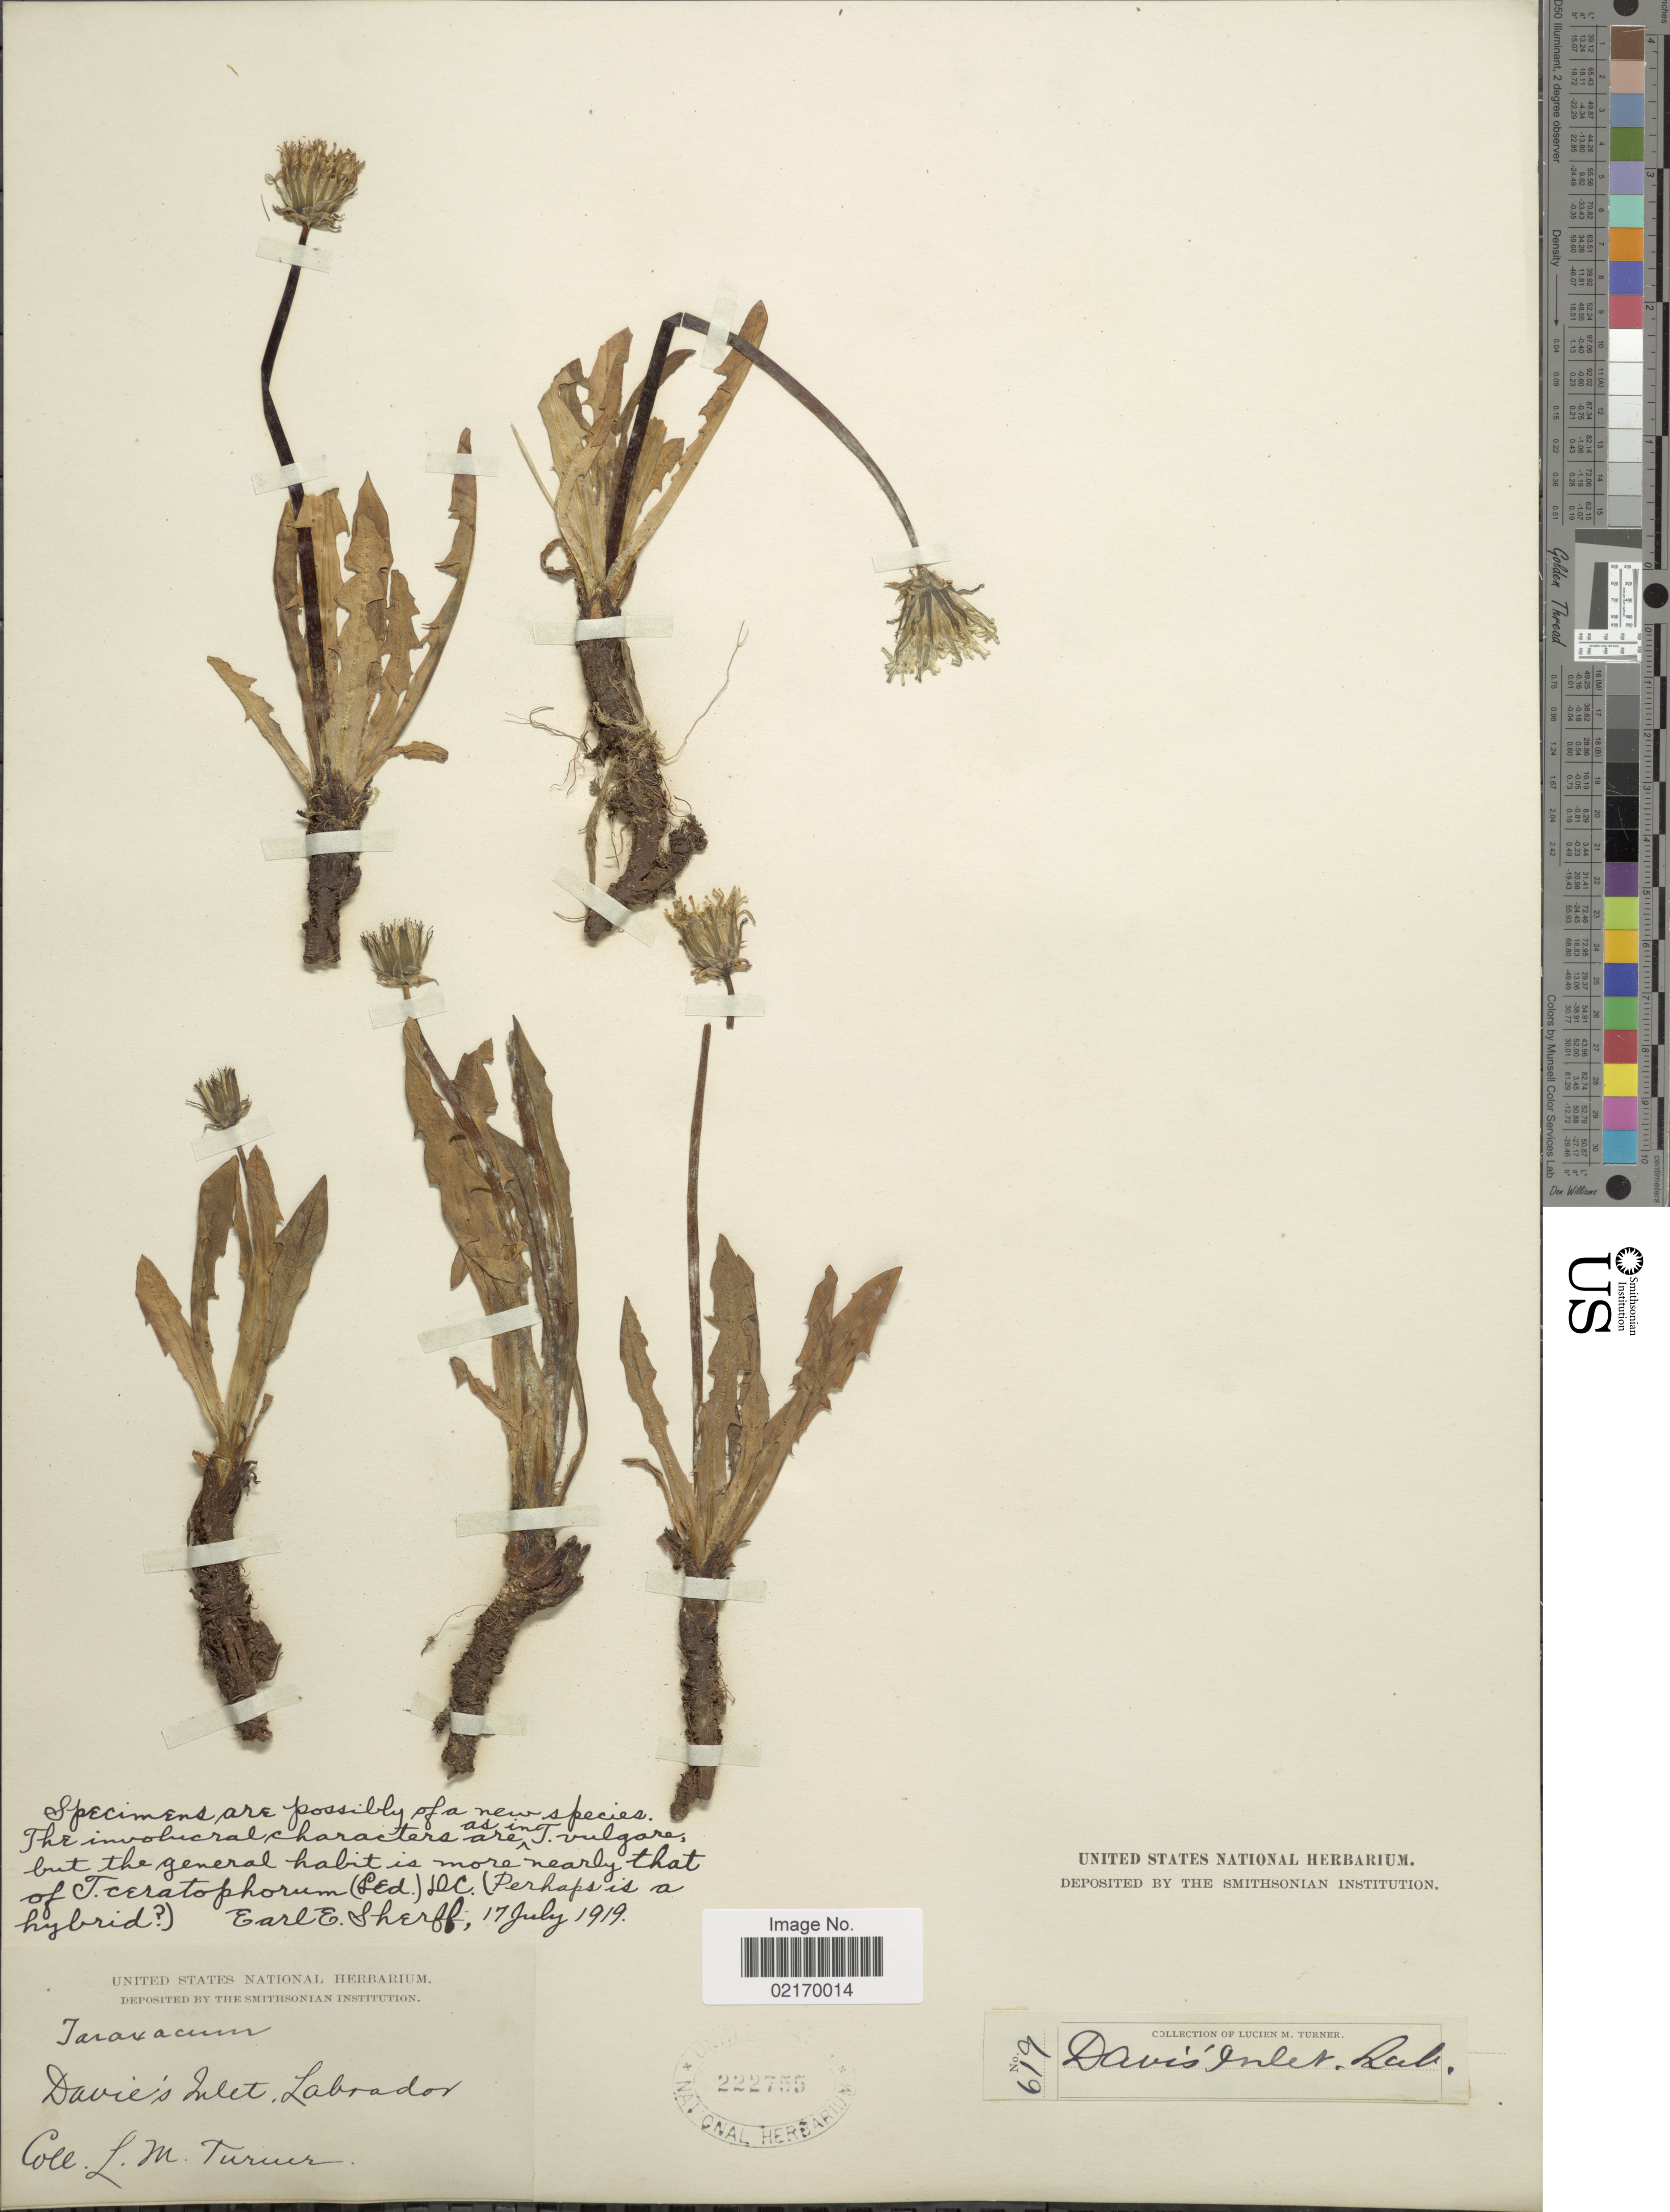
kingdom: Plantae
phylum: Tracheophyta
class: Magnoliopsida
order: Asterales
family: Asteraceae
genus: Taraxacum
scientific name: Taraxacum officinale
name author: G.H. Weber ex F.H. Wigg.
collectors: L. M. Turner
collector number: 619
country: Canada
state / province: Newfoundland and Labrador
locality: Davie's Inlet, Labrador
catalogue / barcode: US 222755